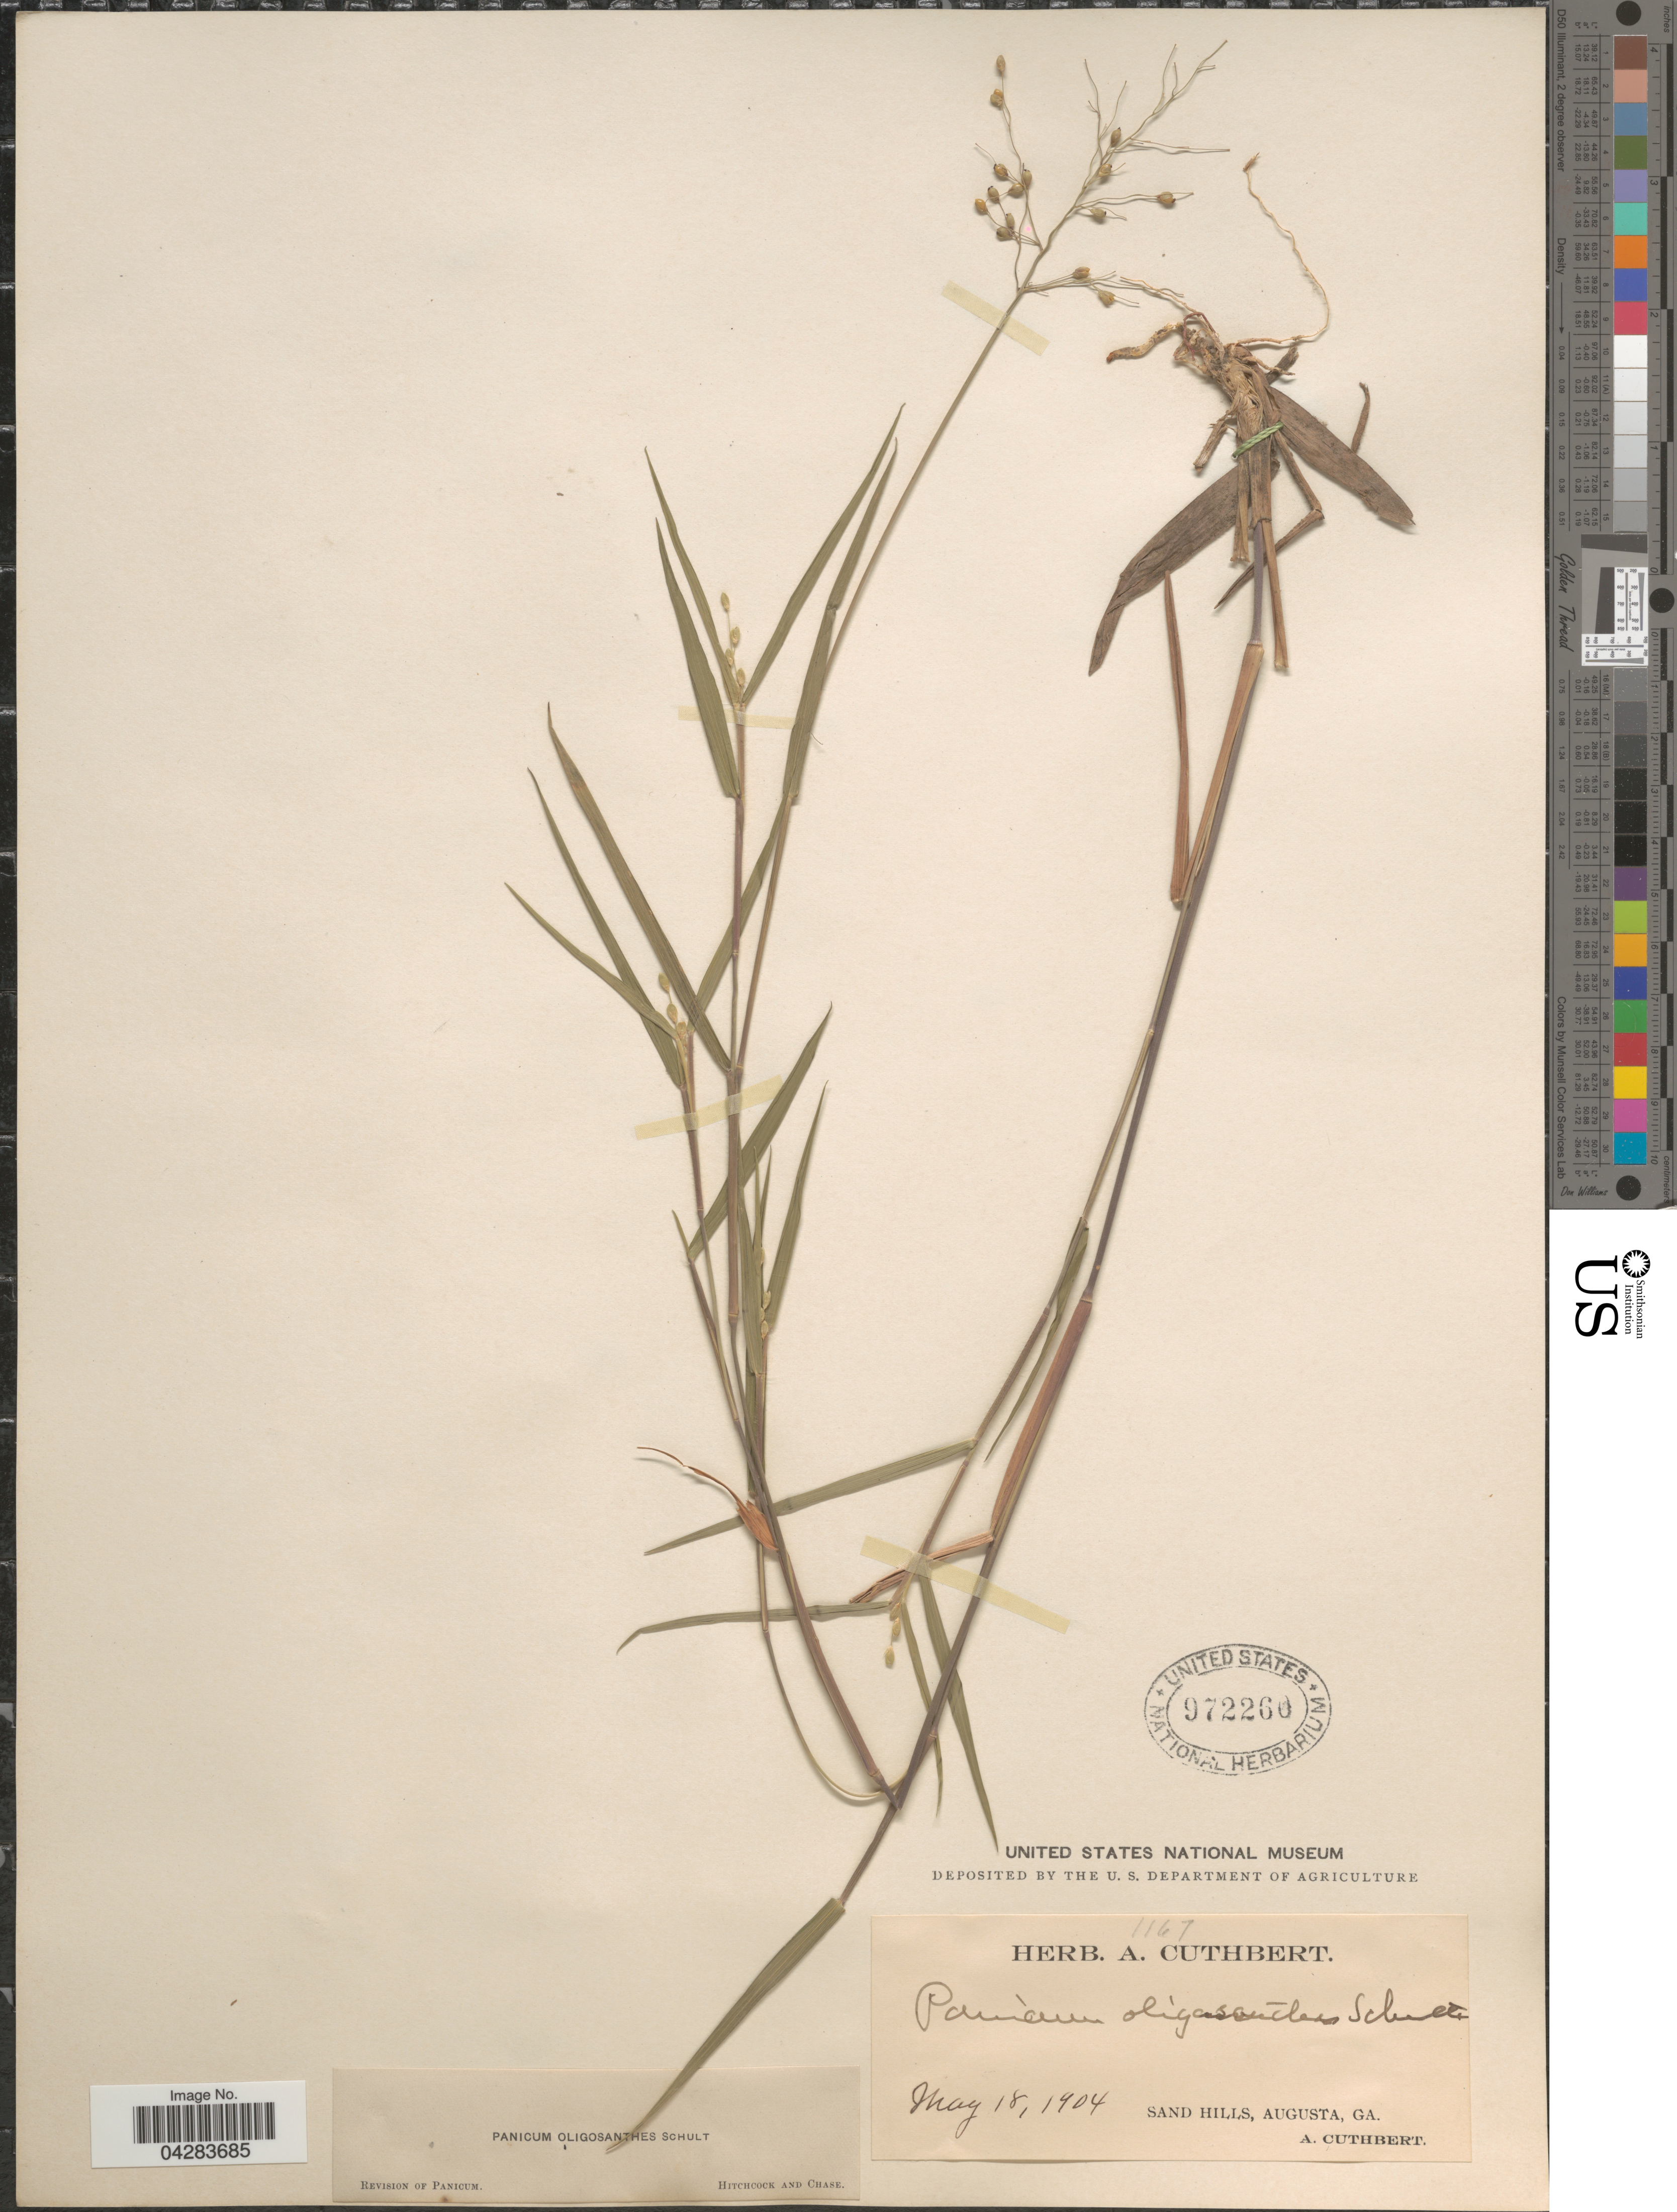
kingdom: Plantae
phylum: Tracheophyta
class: Liliopsida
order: Poales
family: Poaceae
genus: Dichanthelium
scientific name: Dichanthelium oligosanthes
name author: (Schult.) Gould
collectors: A. Cuthbert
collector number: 1167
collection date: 1904-05-18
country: United States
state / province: Georgia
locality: Sand hills, Augusta.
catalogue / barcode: US 972260